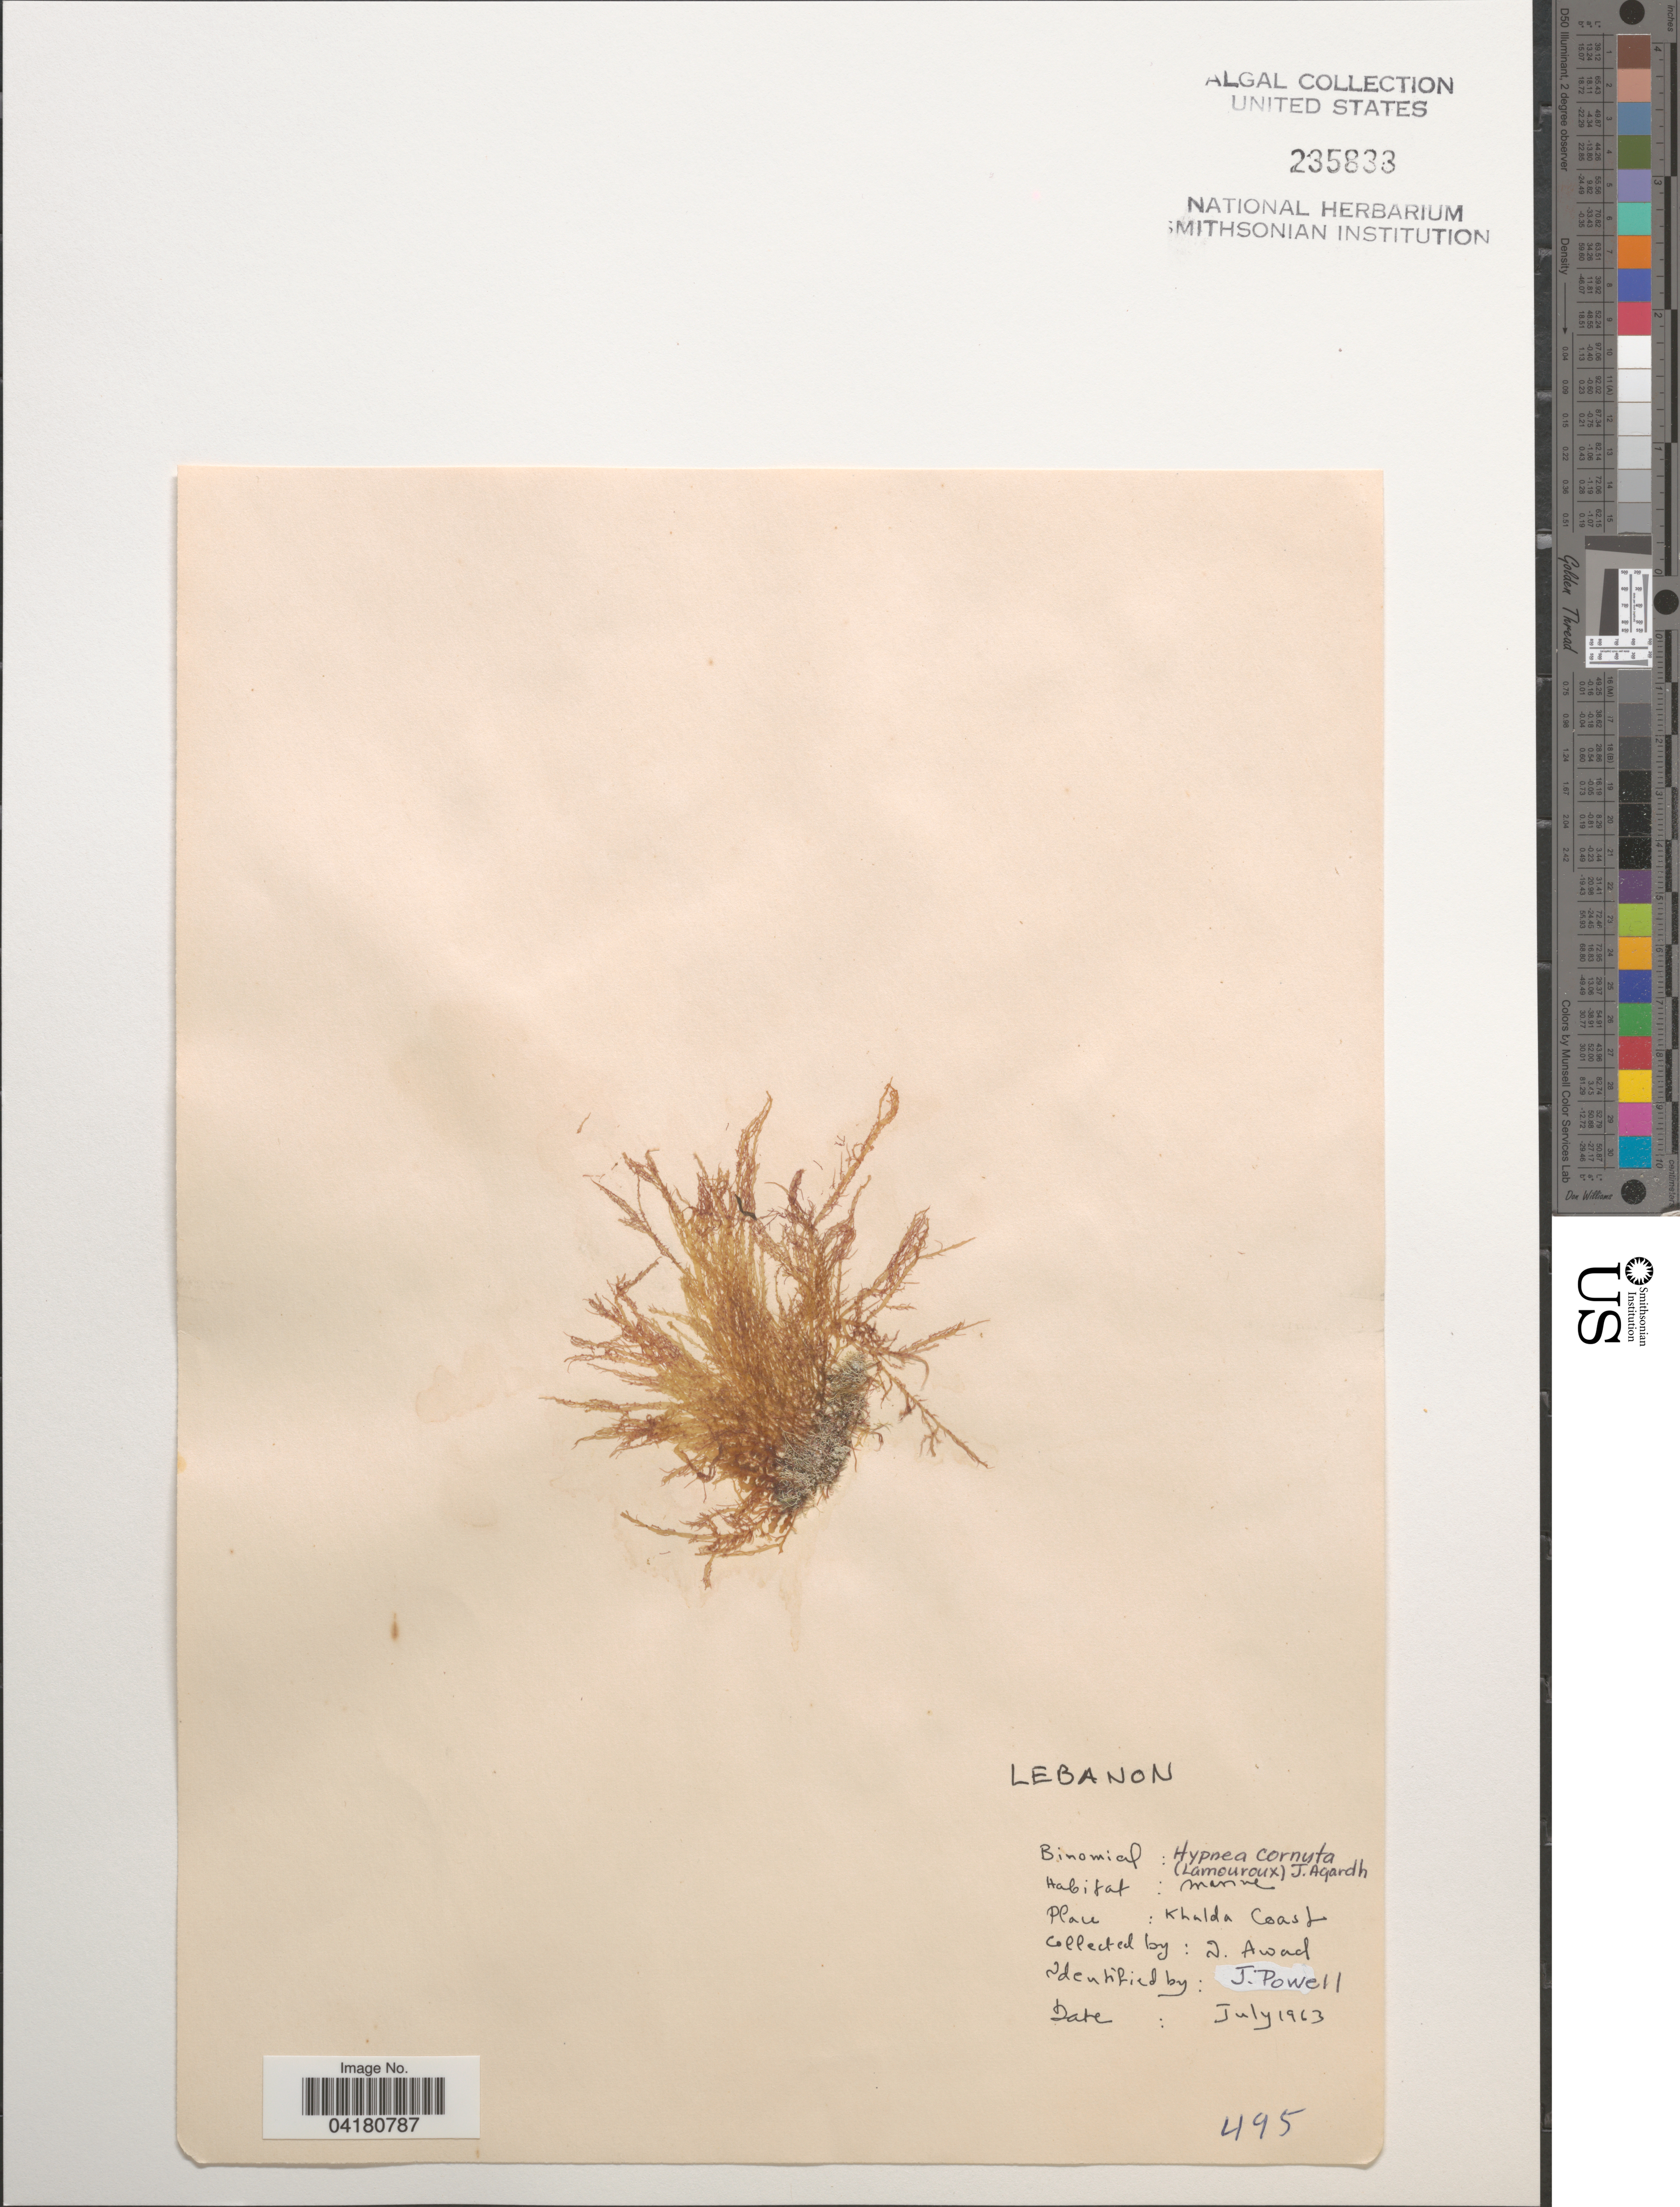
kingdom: Plantae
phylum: Rhodophyta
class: Florideophyceae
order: Gigartinales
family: Cystocloniaceae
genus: Hypnea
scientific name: Hypnea cornuta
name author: (Kütz.) J. Agardh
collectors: I. Awad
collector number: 495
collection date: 1963-07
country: Lebanon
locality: Khalda Coast.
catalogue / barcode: US 235833